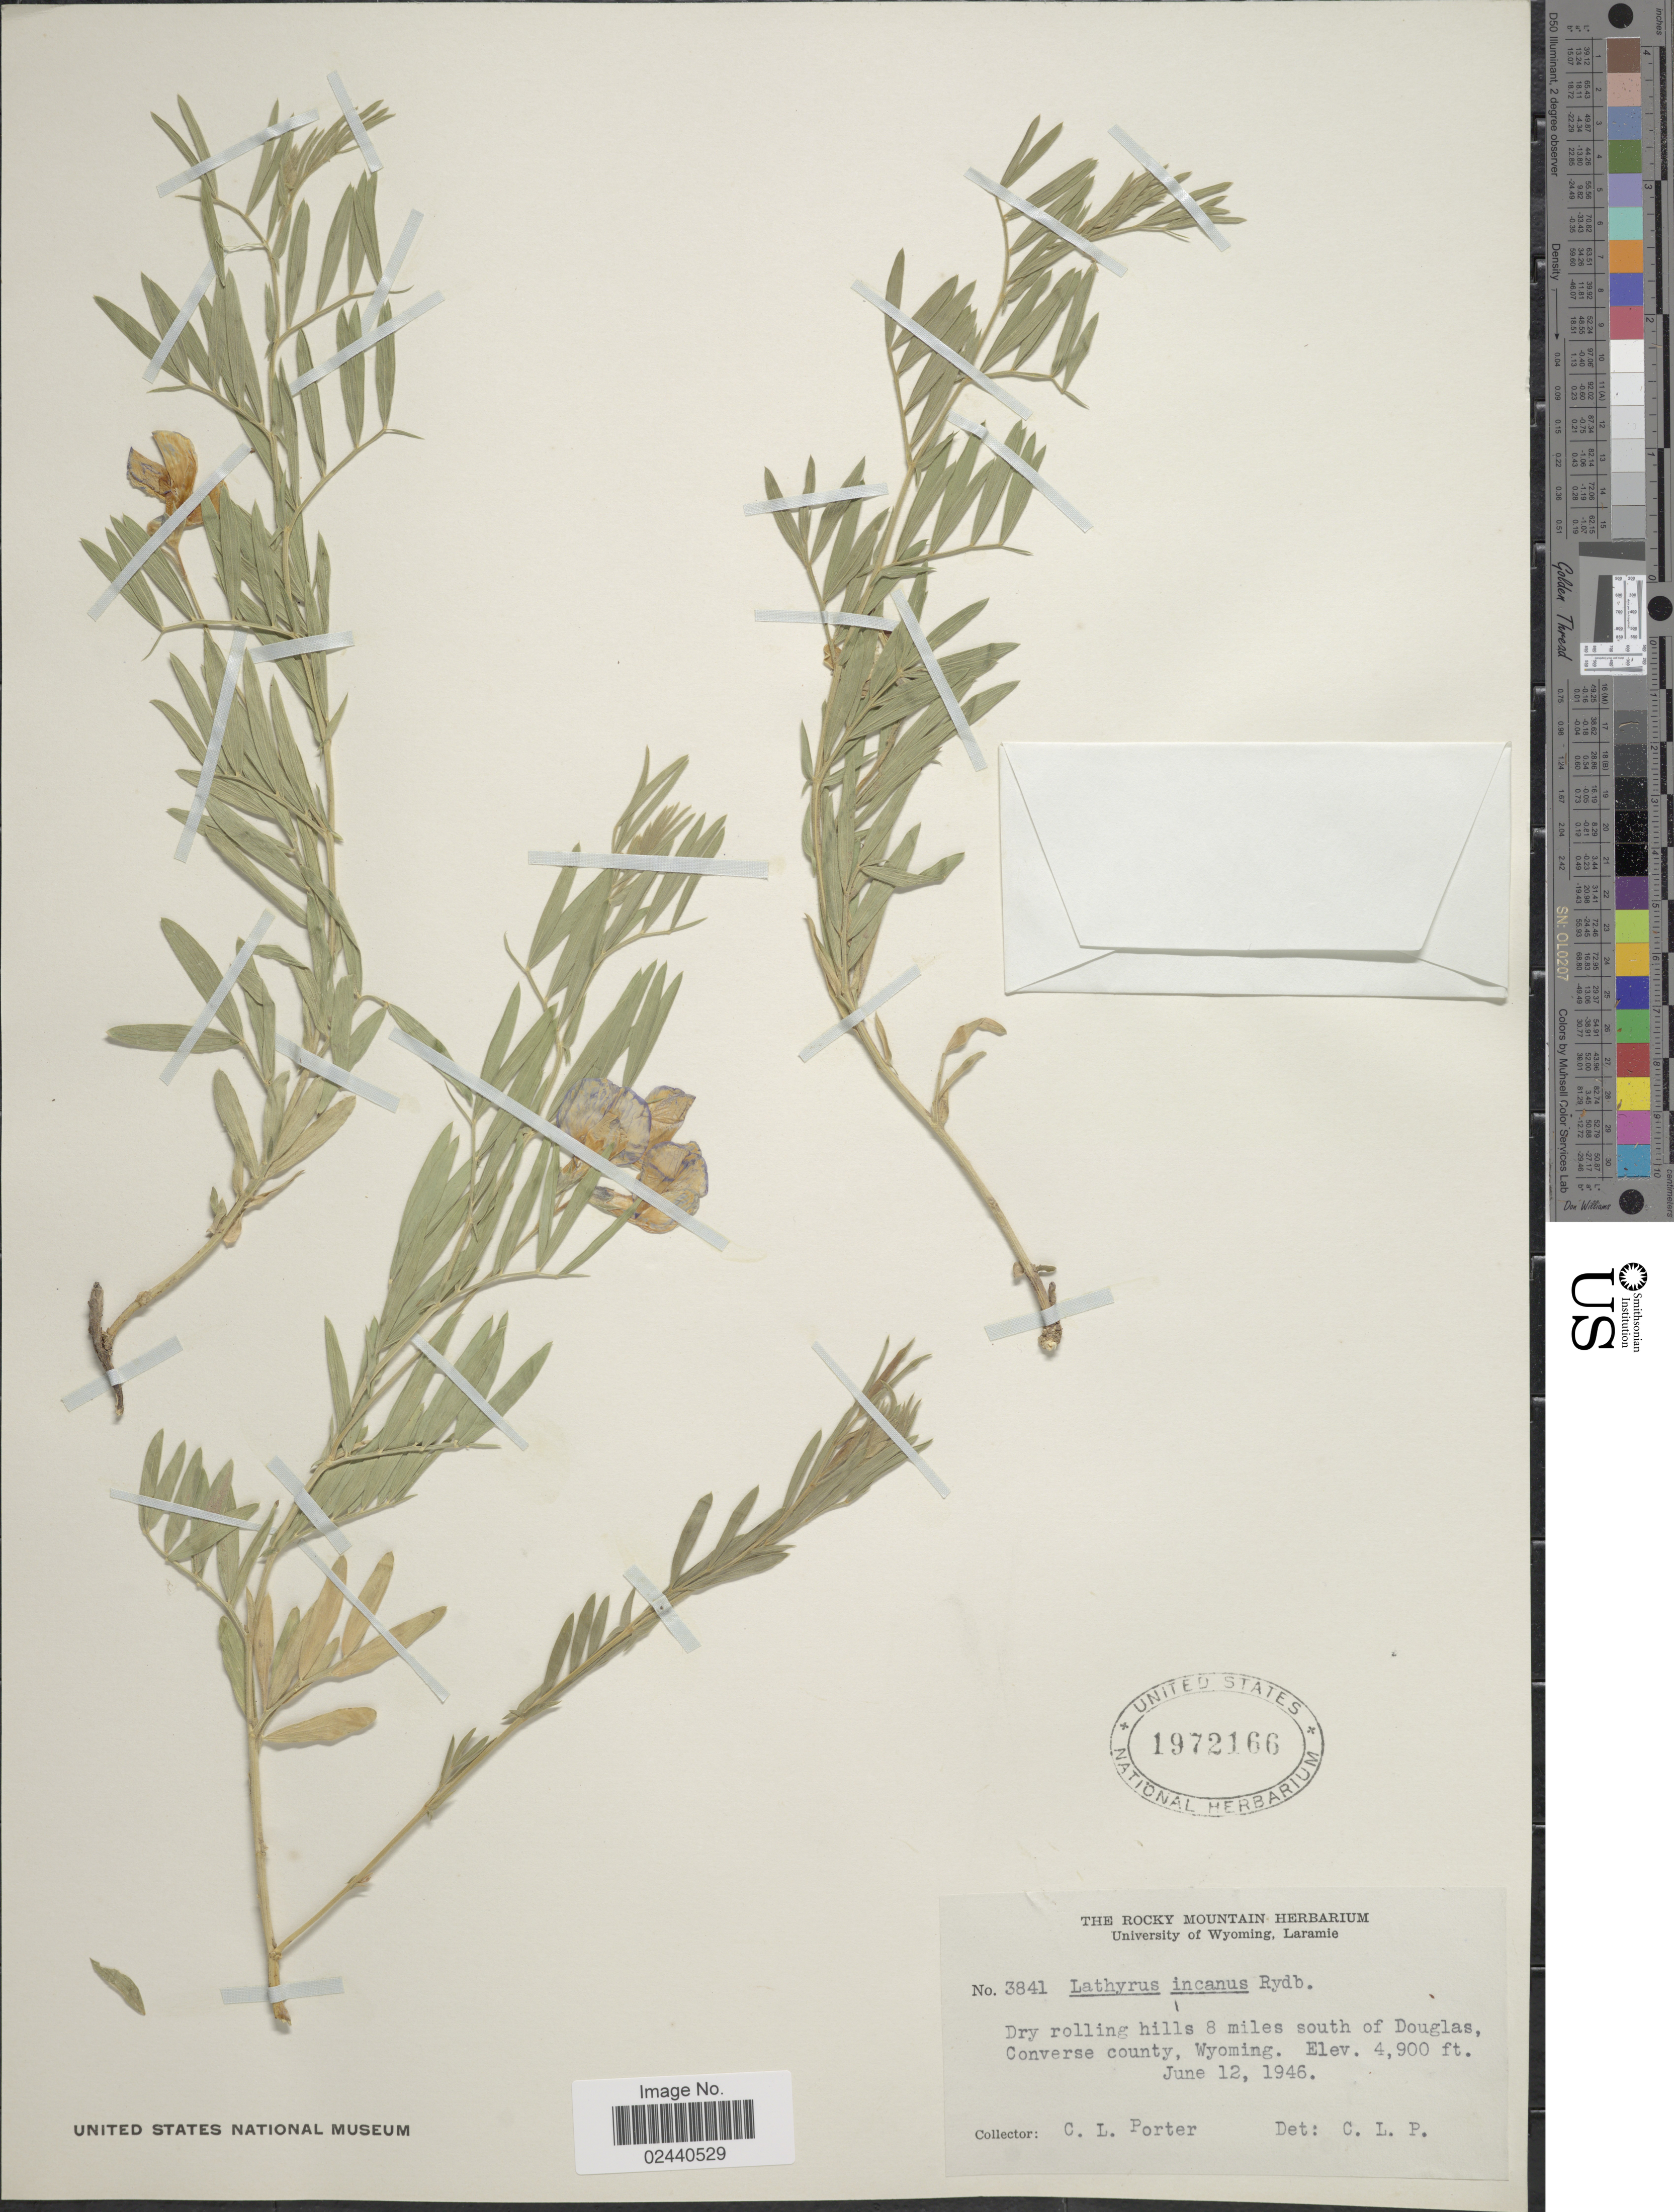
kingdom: Plantae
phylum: Tracheophyta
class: Magnoliopsida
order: Fabales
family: Fabaceae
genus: Lathyrus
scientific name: Lathyrus incanus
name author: (J.G. Sm. & Rydb.) Rydb.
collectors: C. L. Porter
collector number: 3841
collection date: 1946-06-12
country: United States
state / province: Wyoming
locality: Dry rolling hills 8 miles south of Douglas, Converse county, Wyoming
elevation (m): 1494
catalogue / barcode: US 1972166